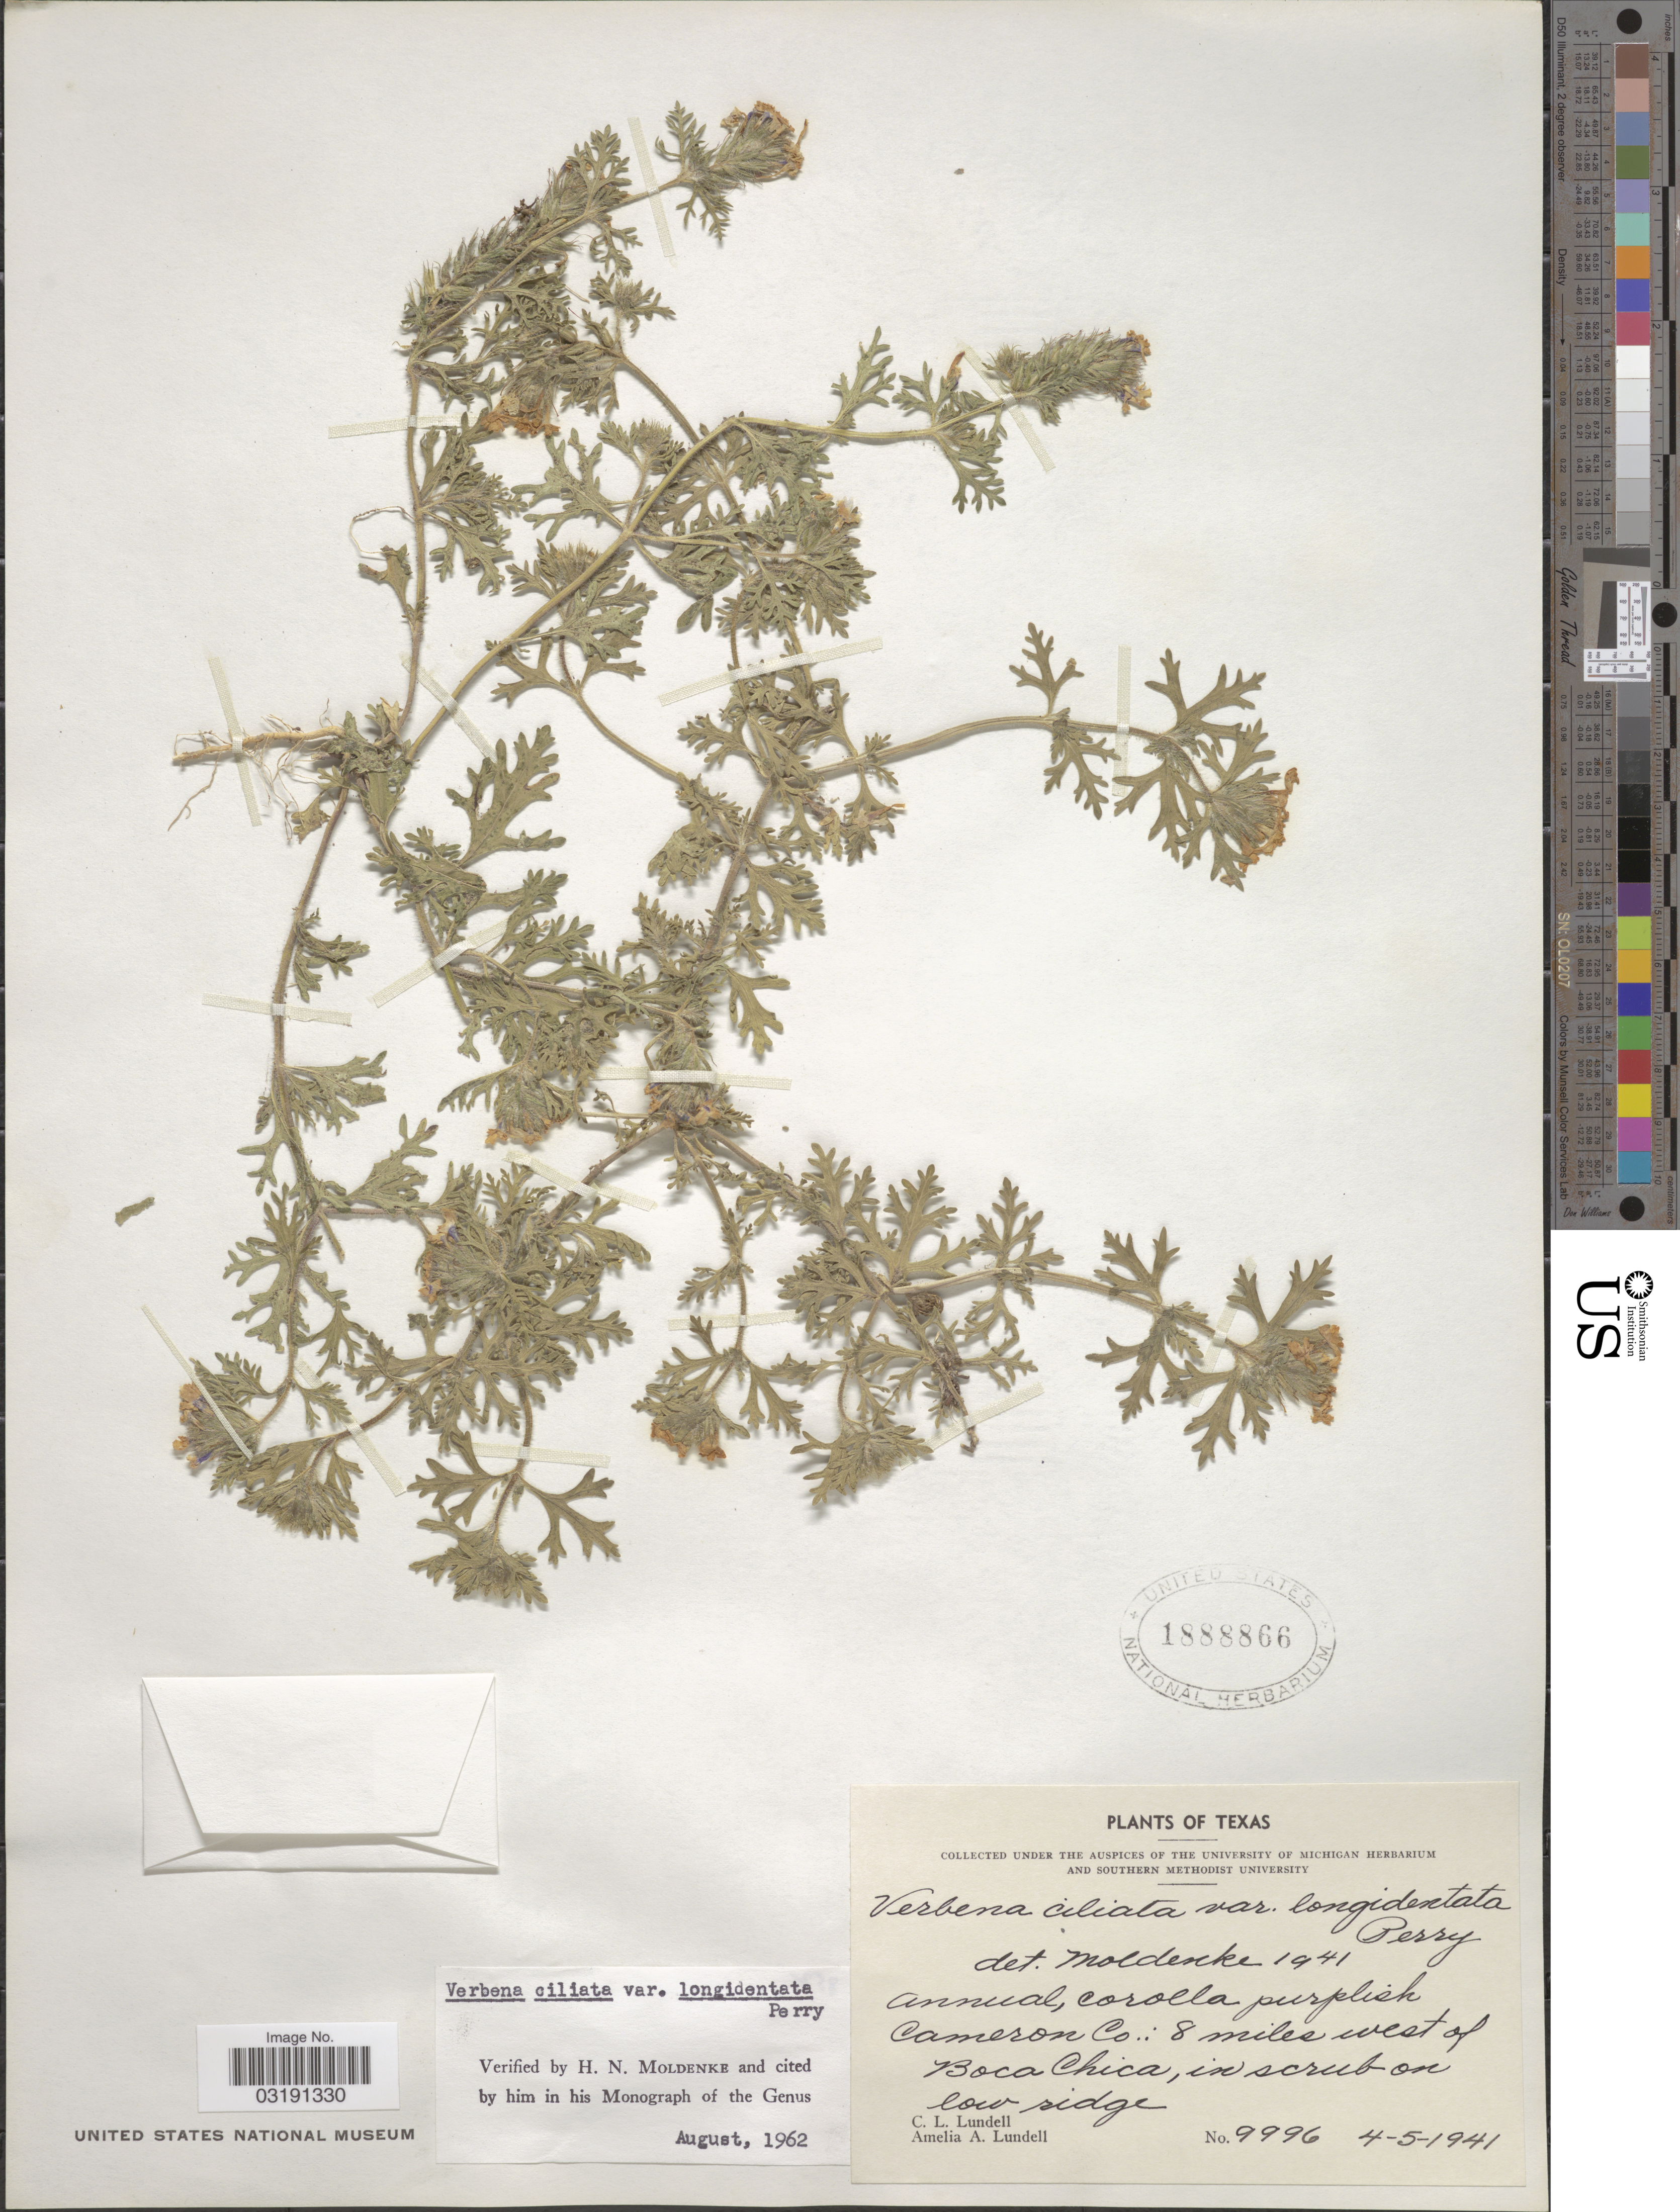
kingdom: Plantae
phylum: Tracheophyta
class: Magnoliopsida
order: Lamiales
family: Verbenaceae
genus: Verbena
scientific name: Verbena ciliata var. longidentata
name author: L.M. Perry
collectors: C. L. Lundell & A. A. Lundell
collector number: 9996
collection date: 1941-04-05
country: United States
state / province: Texas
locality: Cameron Co.: 8 miles west of Boca Chica.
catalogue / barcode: US 1888866